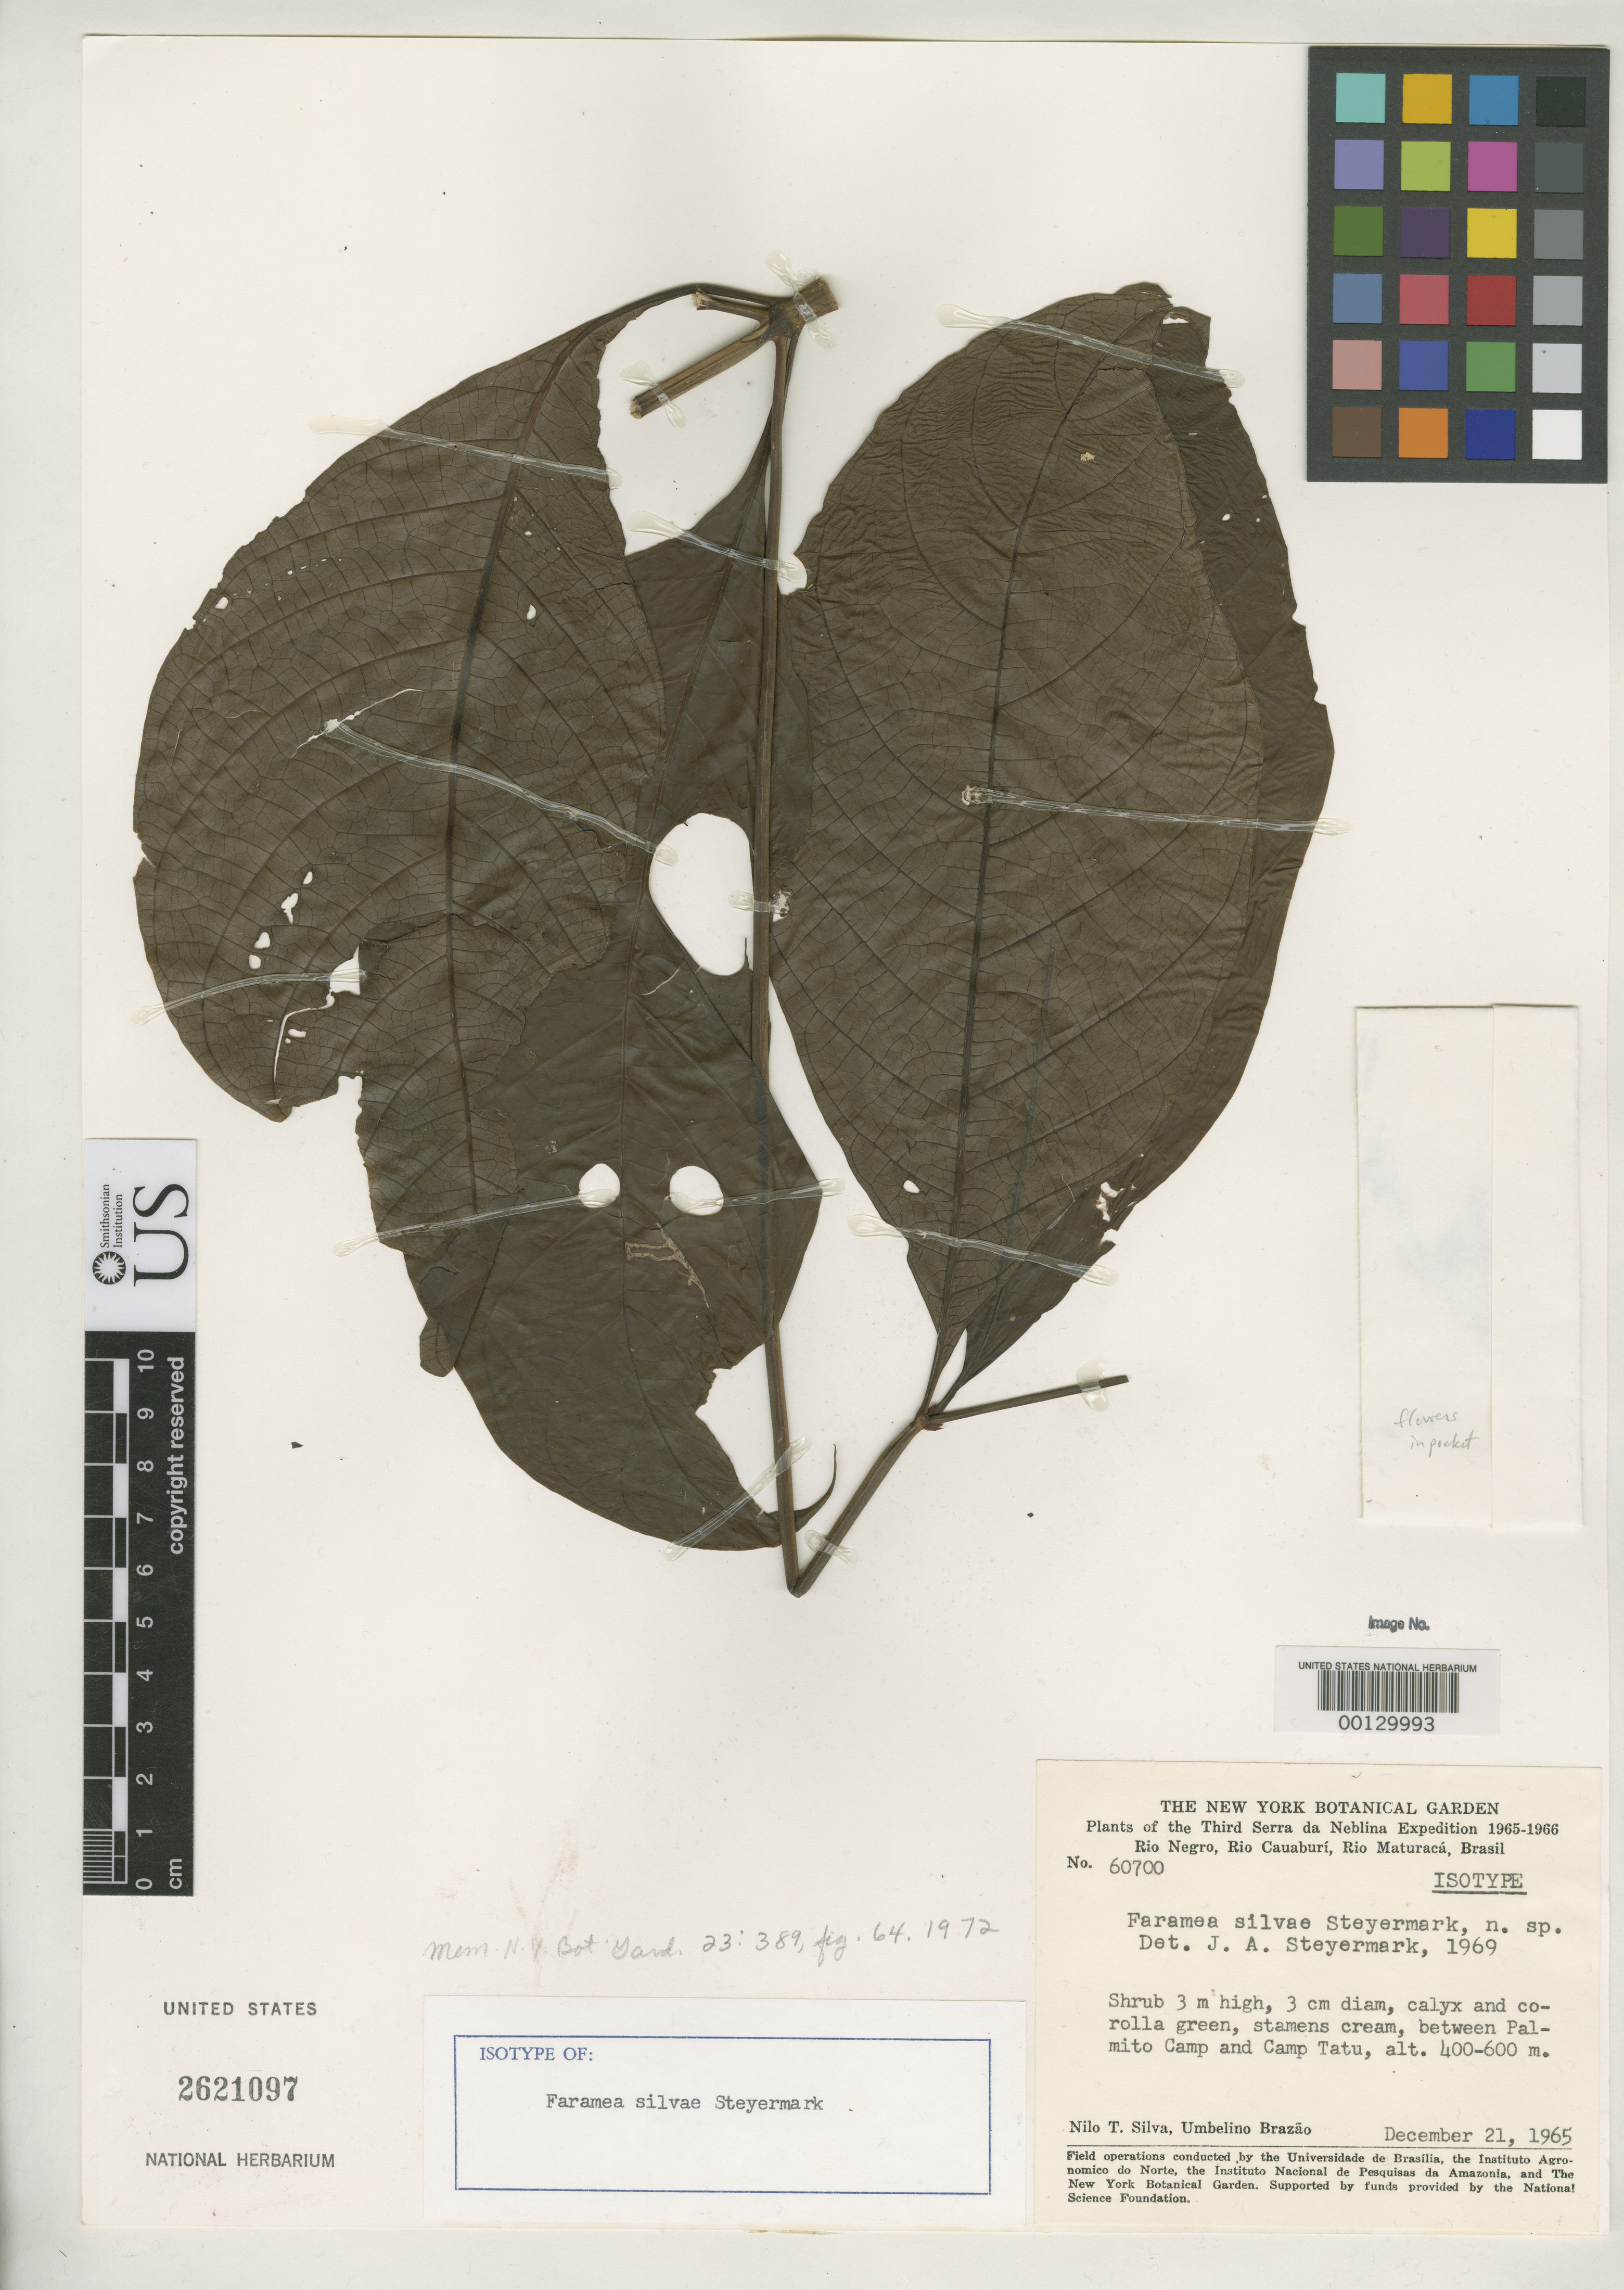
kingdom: Plantae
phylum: Tracheophyta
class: Magnoliopsida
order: Gentianales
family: Rubiaceae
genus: Faramea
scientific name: Faramea silvae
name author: Steyerm.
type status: Isotype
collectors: N. T. Silva & U. Brazão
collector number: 60700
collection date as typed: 21 Dec 1965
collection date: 1965-12-21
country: Brazil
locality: Between Palmito Camp and Camp Tatu.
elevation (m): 400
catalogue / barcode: US 2621097